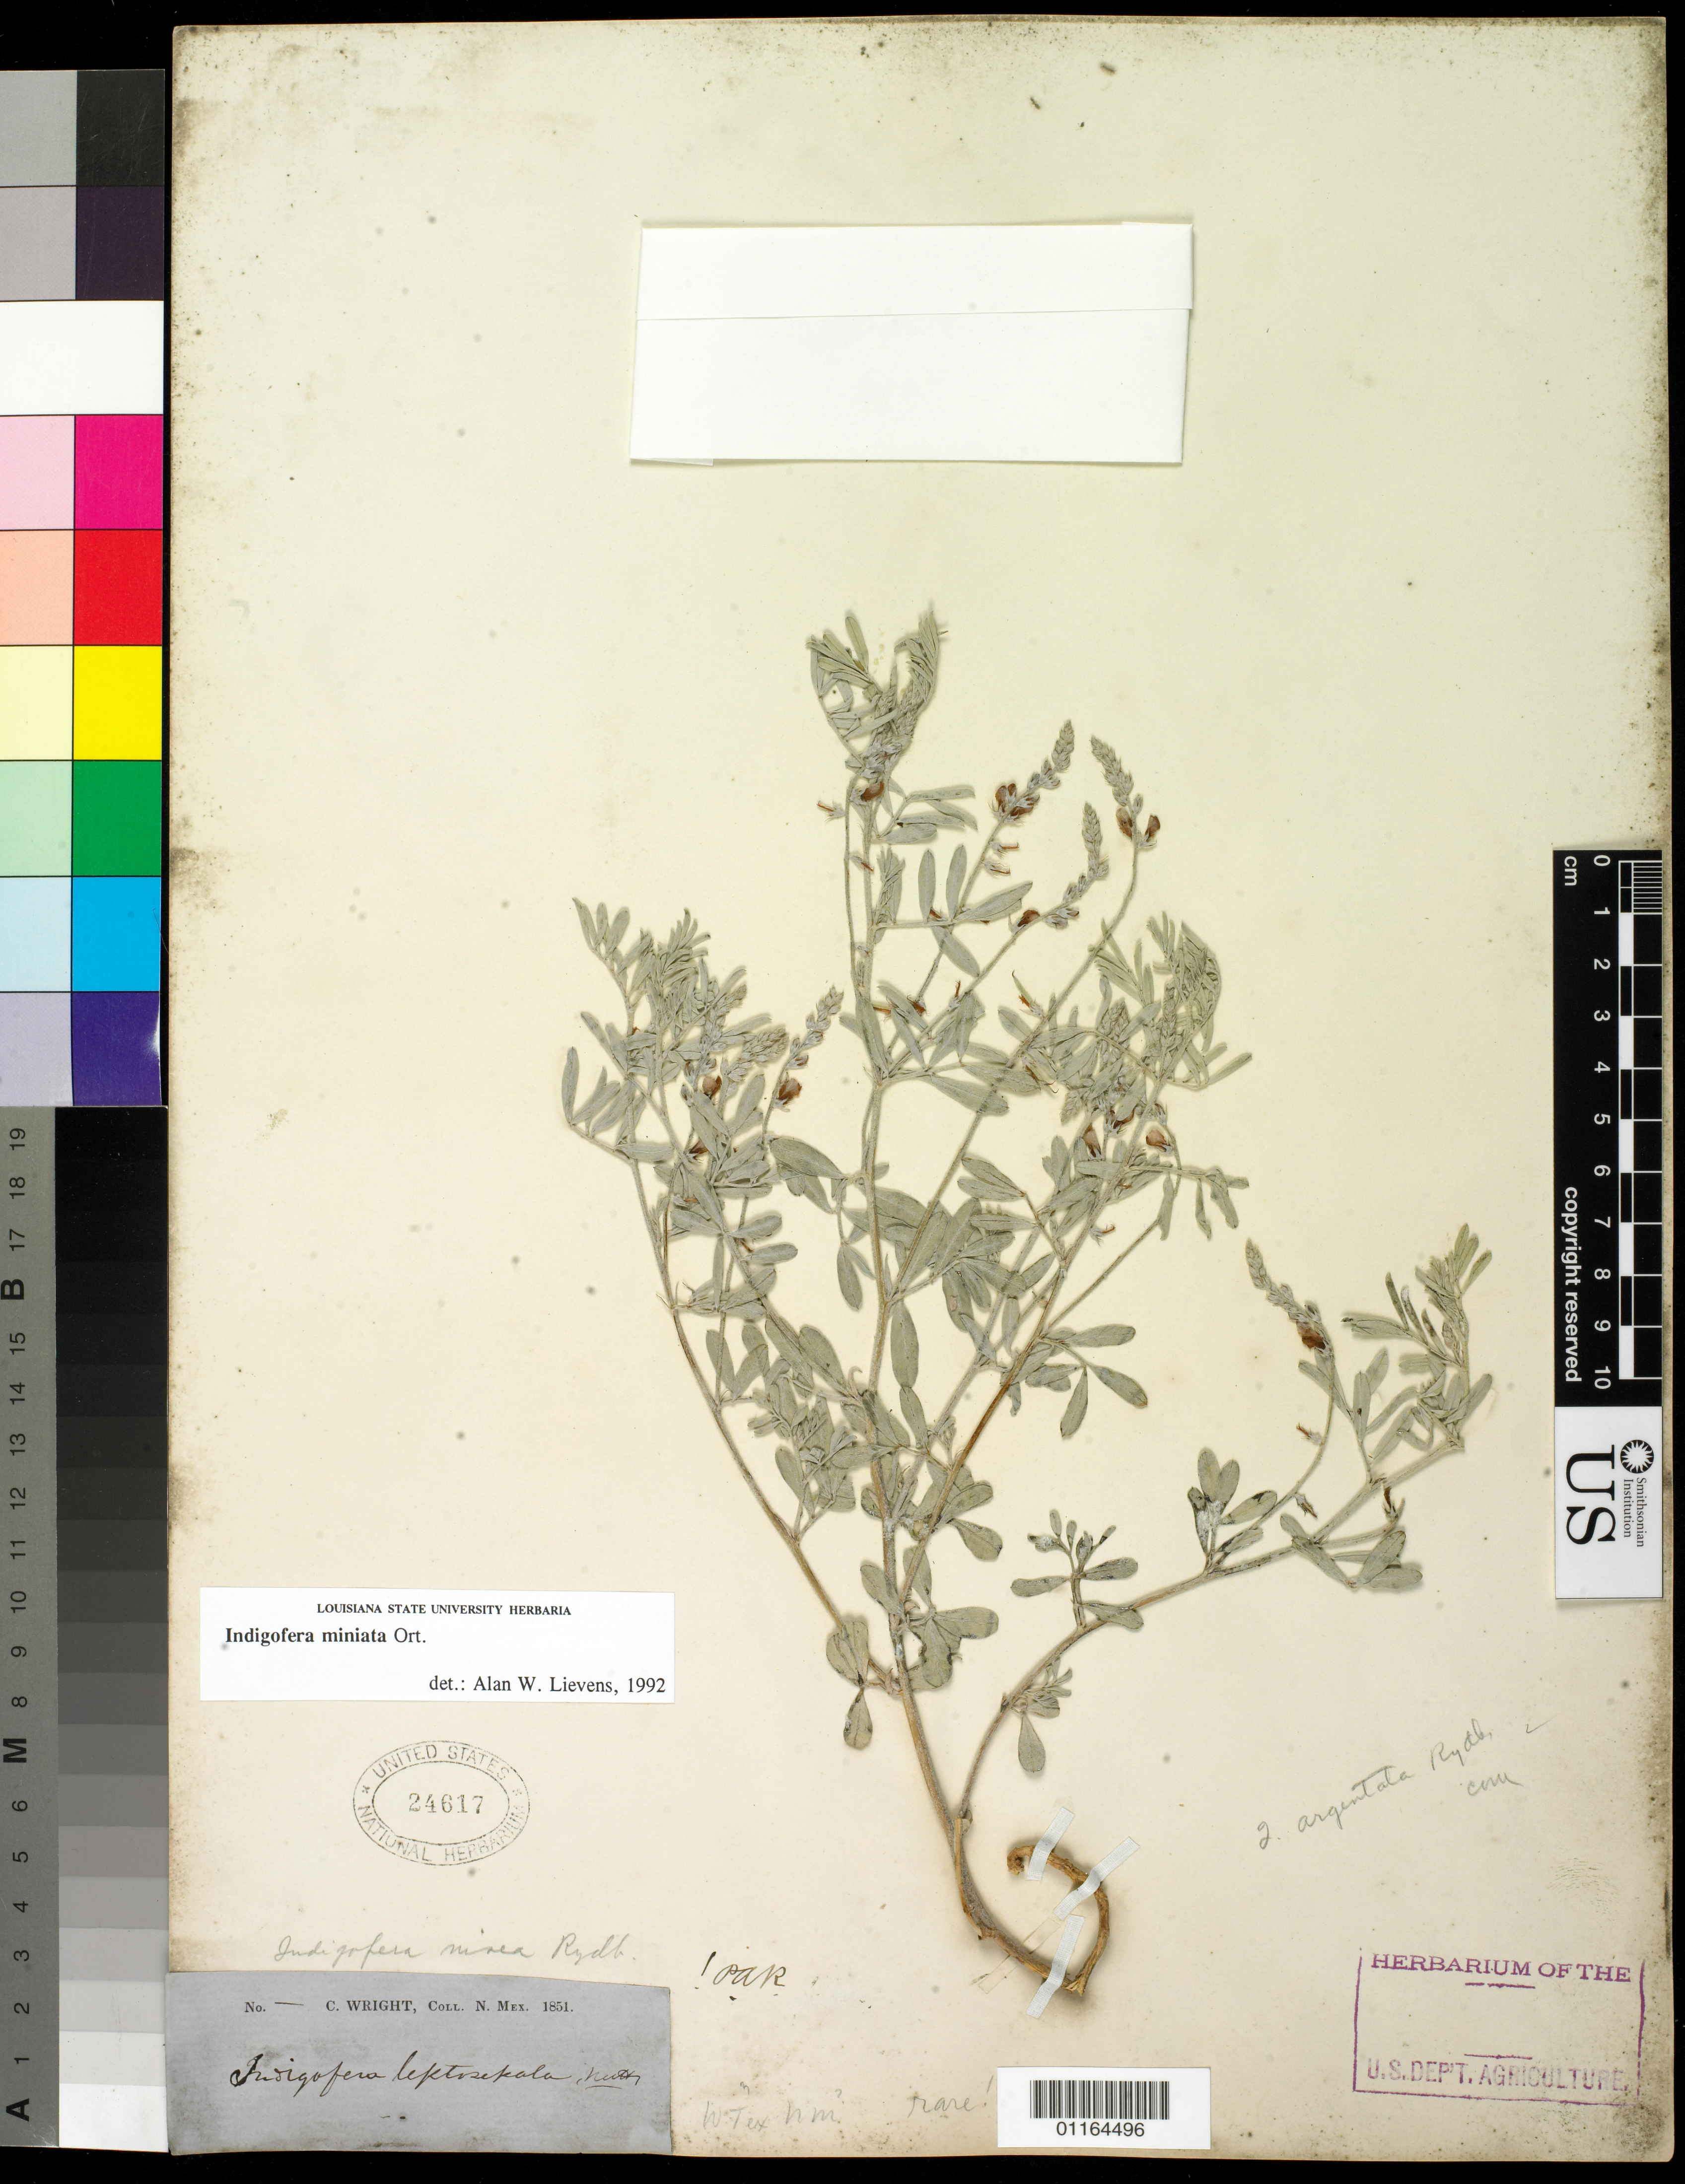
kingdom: Plantae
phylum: Tracheophyta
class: Magnoliopsida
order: Fabales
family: Fabaceae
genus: Indigofera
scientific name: Indigofera miniata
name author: Orteg.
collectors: C. Wright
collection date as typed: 1851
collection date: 1851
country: United States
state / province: New Mexico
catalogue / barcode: US 24617